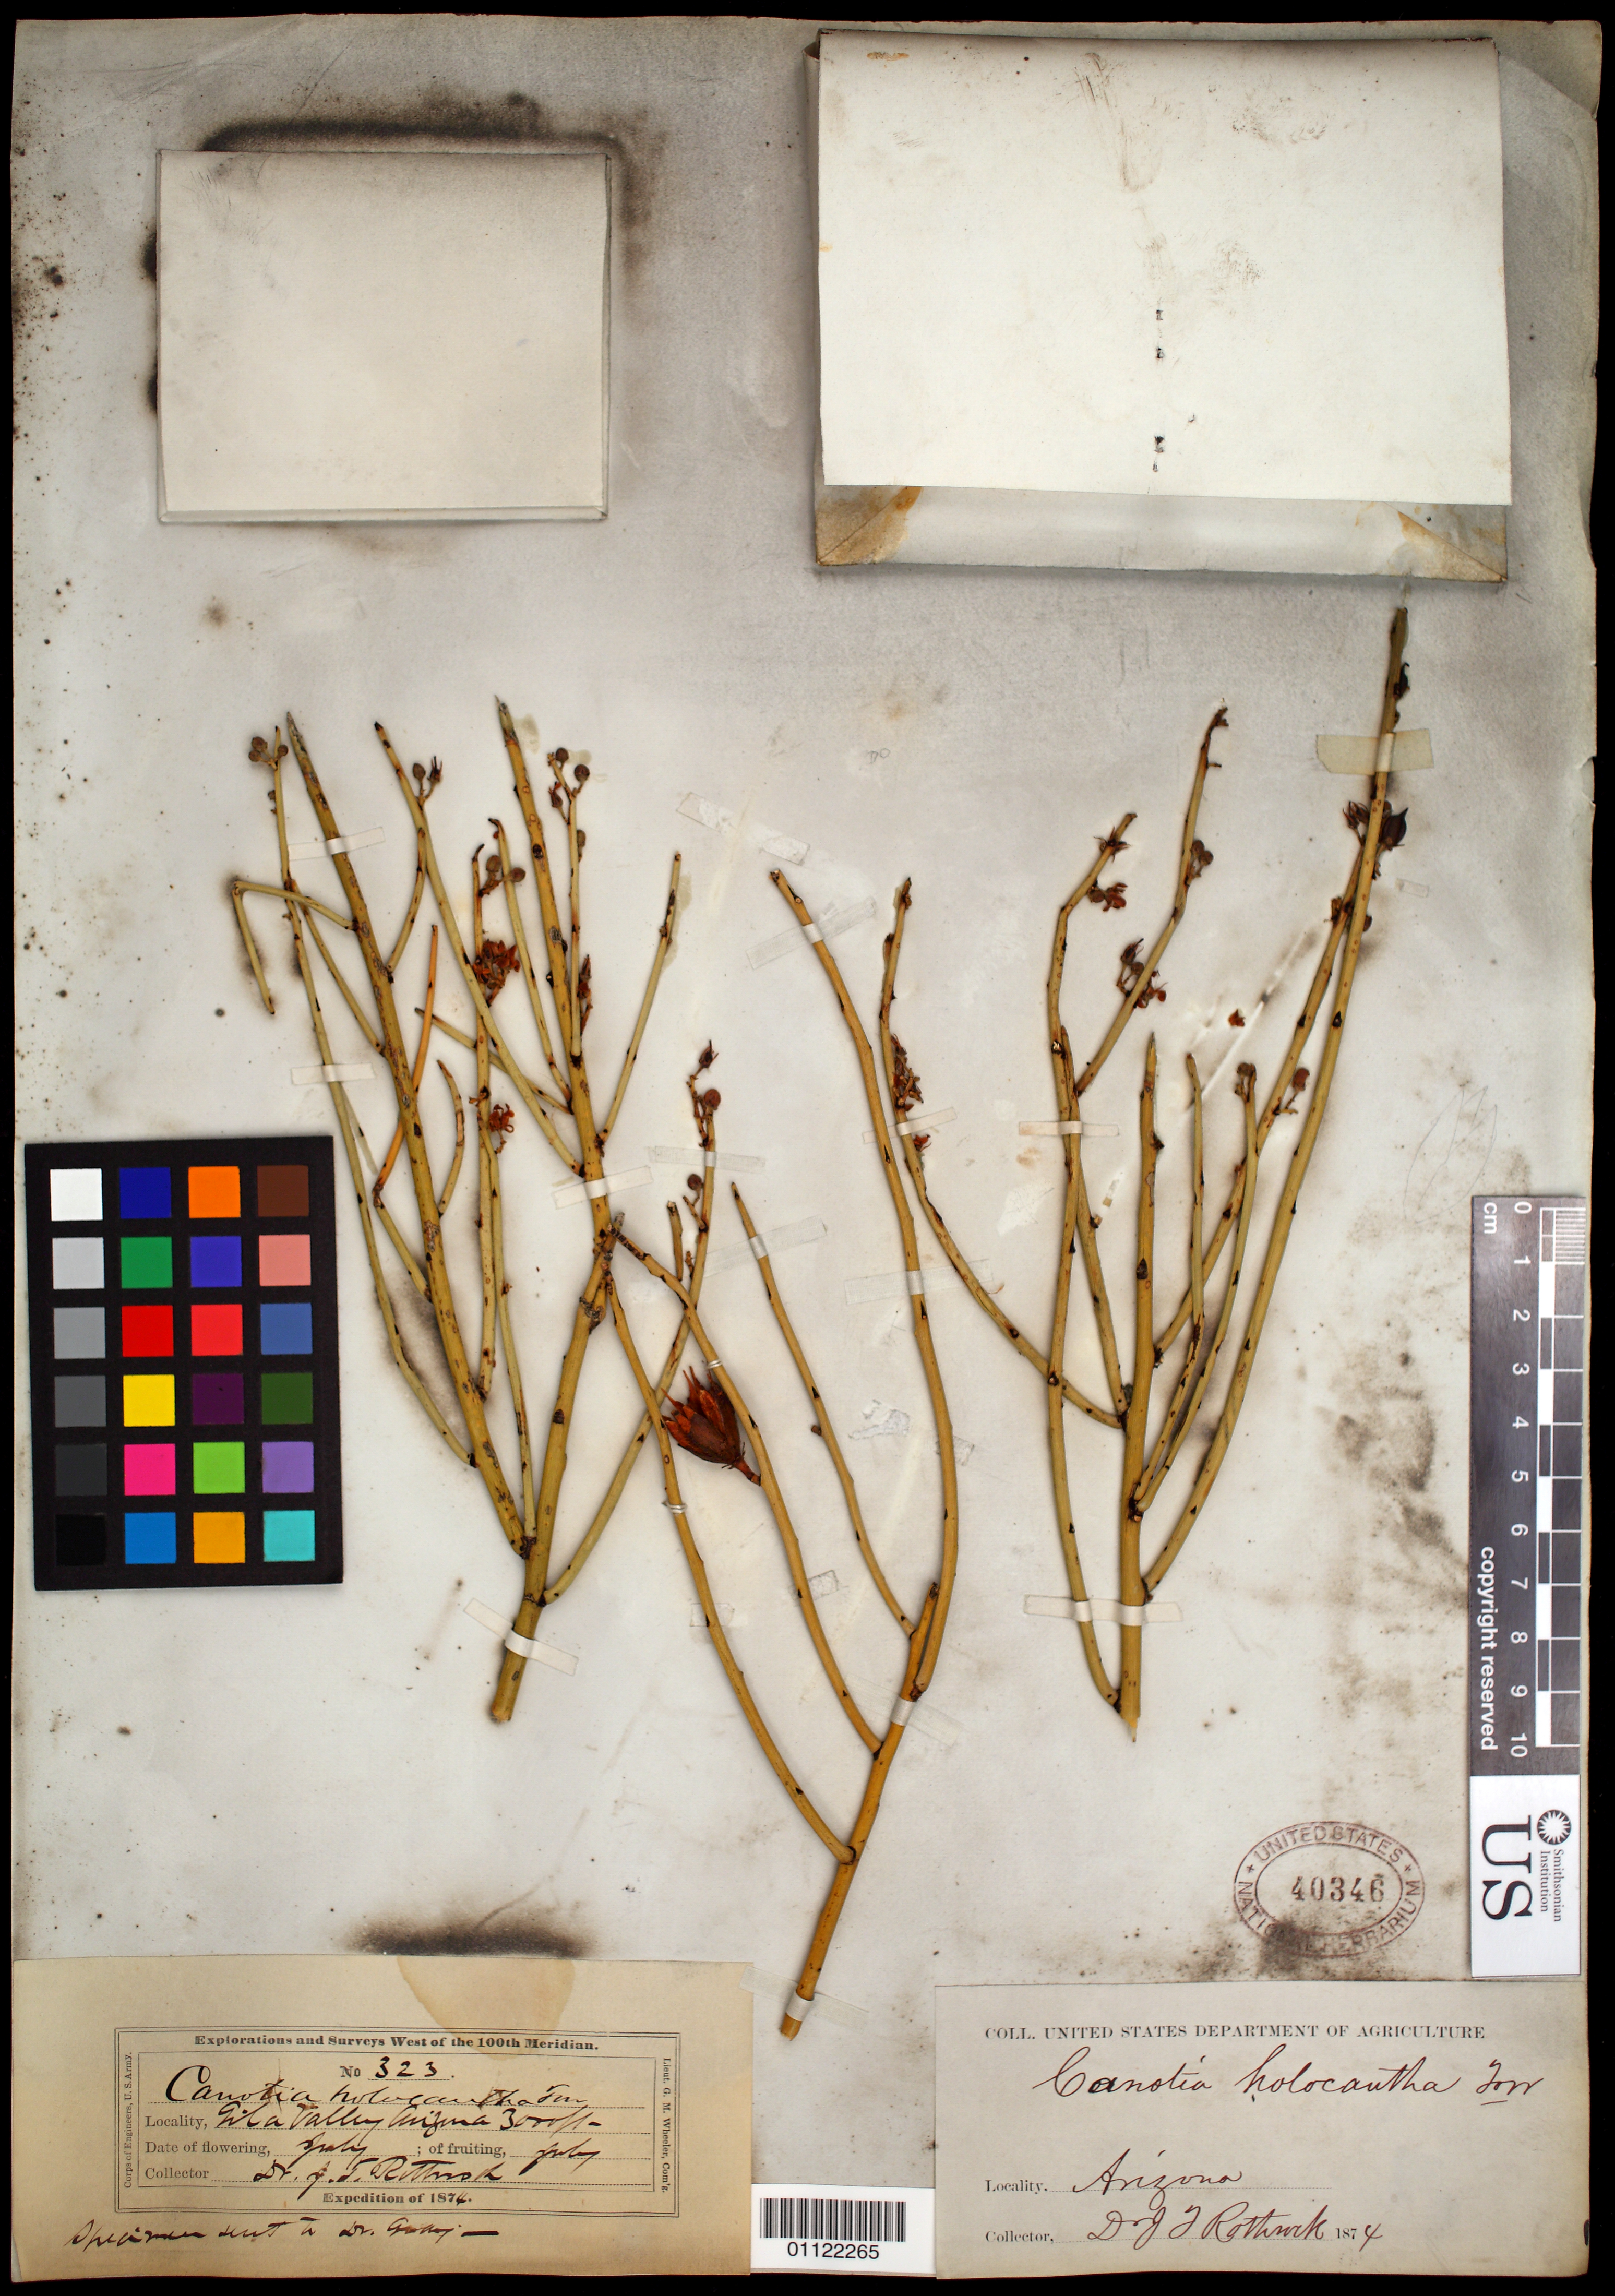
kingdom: Plantae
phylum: Tracheophyta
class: Magnoliopsida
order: Celastrales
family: Celastraceae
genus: Canotia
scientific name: Canotia holacantha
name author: Torr.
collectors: J. T. Rothrock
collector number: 323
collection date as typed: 1874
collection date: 1874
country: United States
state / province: Arizona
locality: Gila Valley.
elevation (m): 914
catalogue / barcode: US 40346